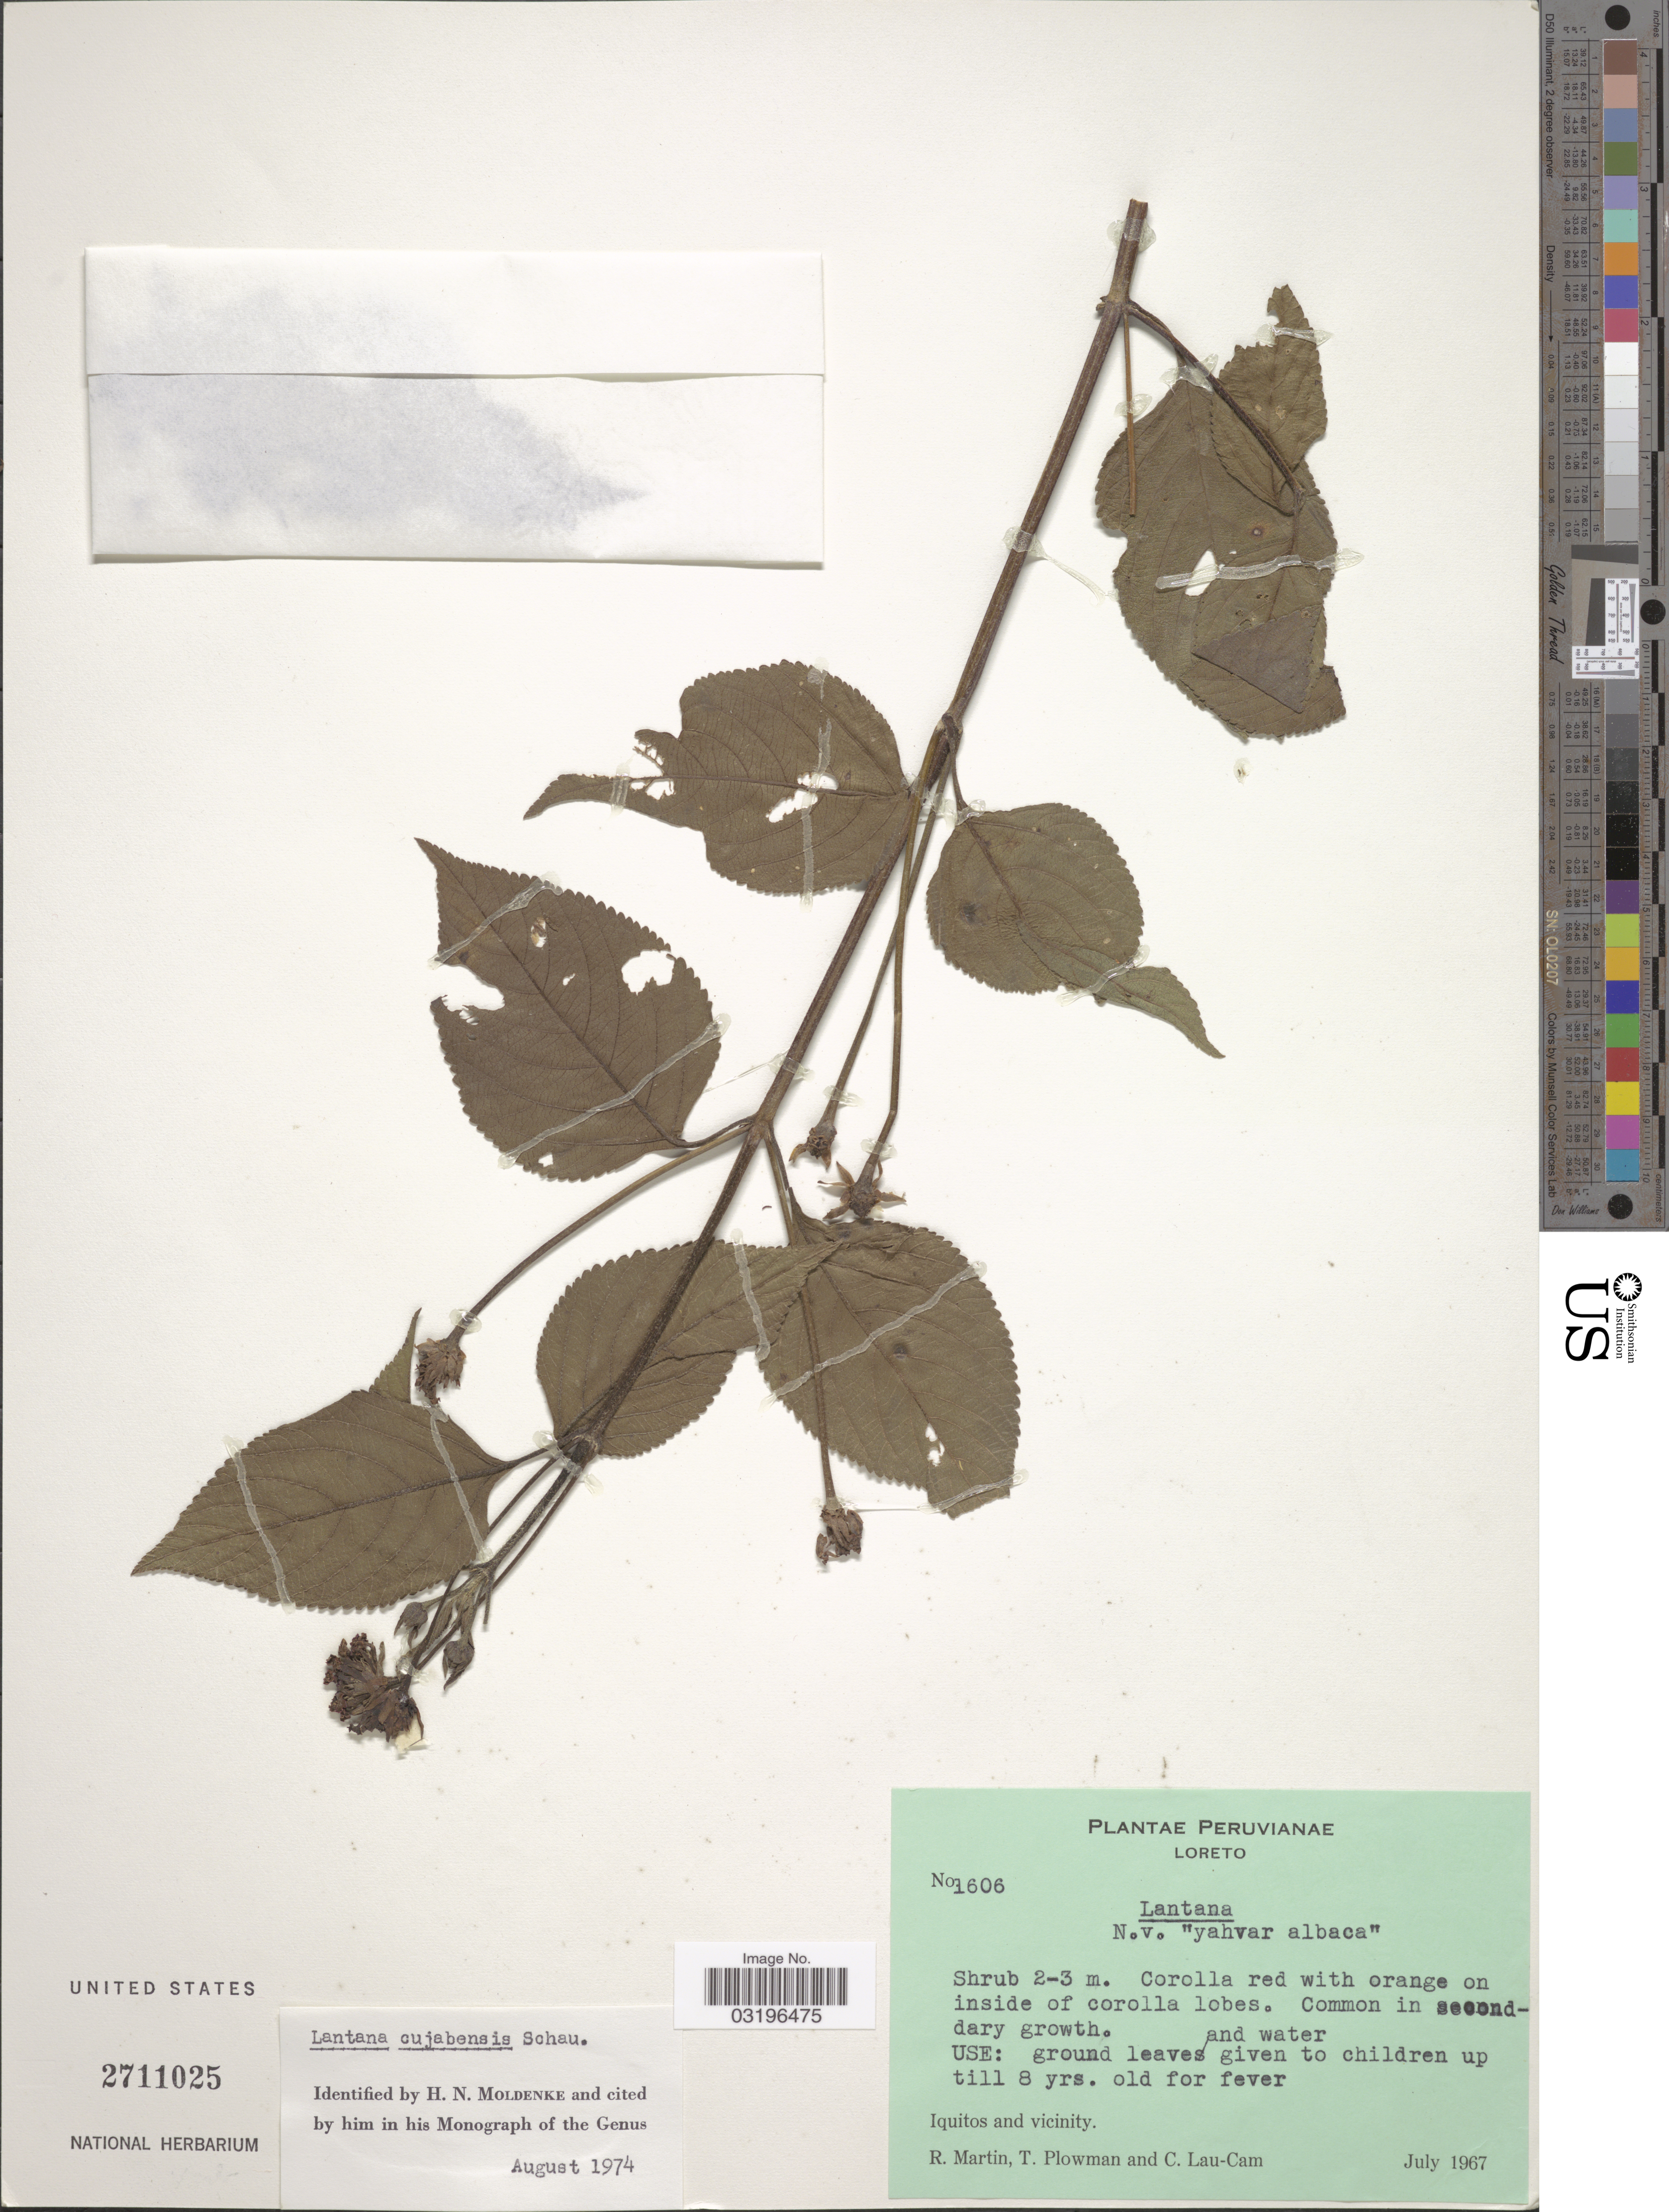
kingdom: Plantae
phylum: Tracheophyta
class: Magnoliopsida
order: Lamiales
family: Verbenaceae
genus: Lantana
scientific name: Lantana cujabensis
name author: Schau.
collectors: R. Martin, T. Plowman & C. Lau-Cam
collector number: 1606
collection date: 1967-07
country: Peru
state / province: Loreto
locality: Iquitos and vicinity.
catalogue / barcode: US 2711025